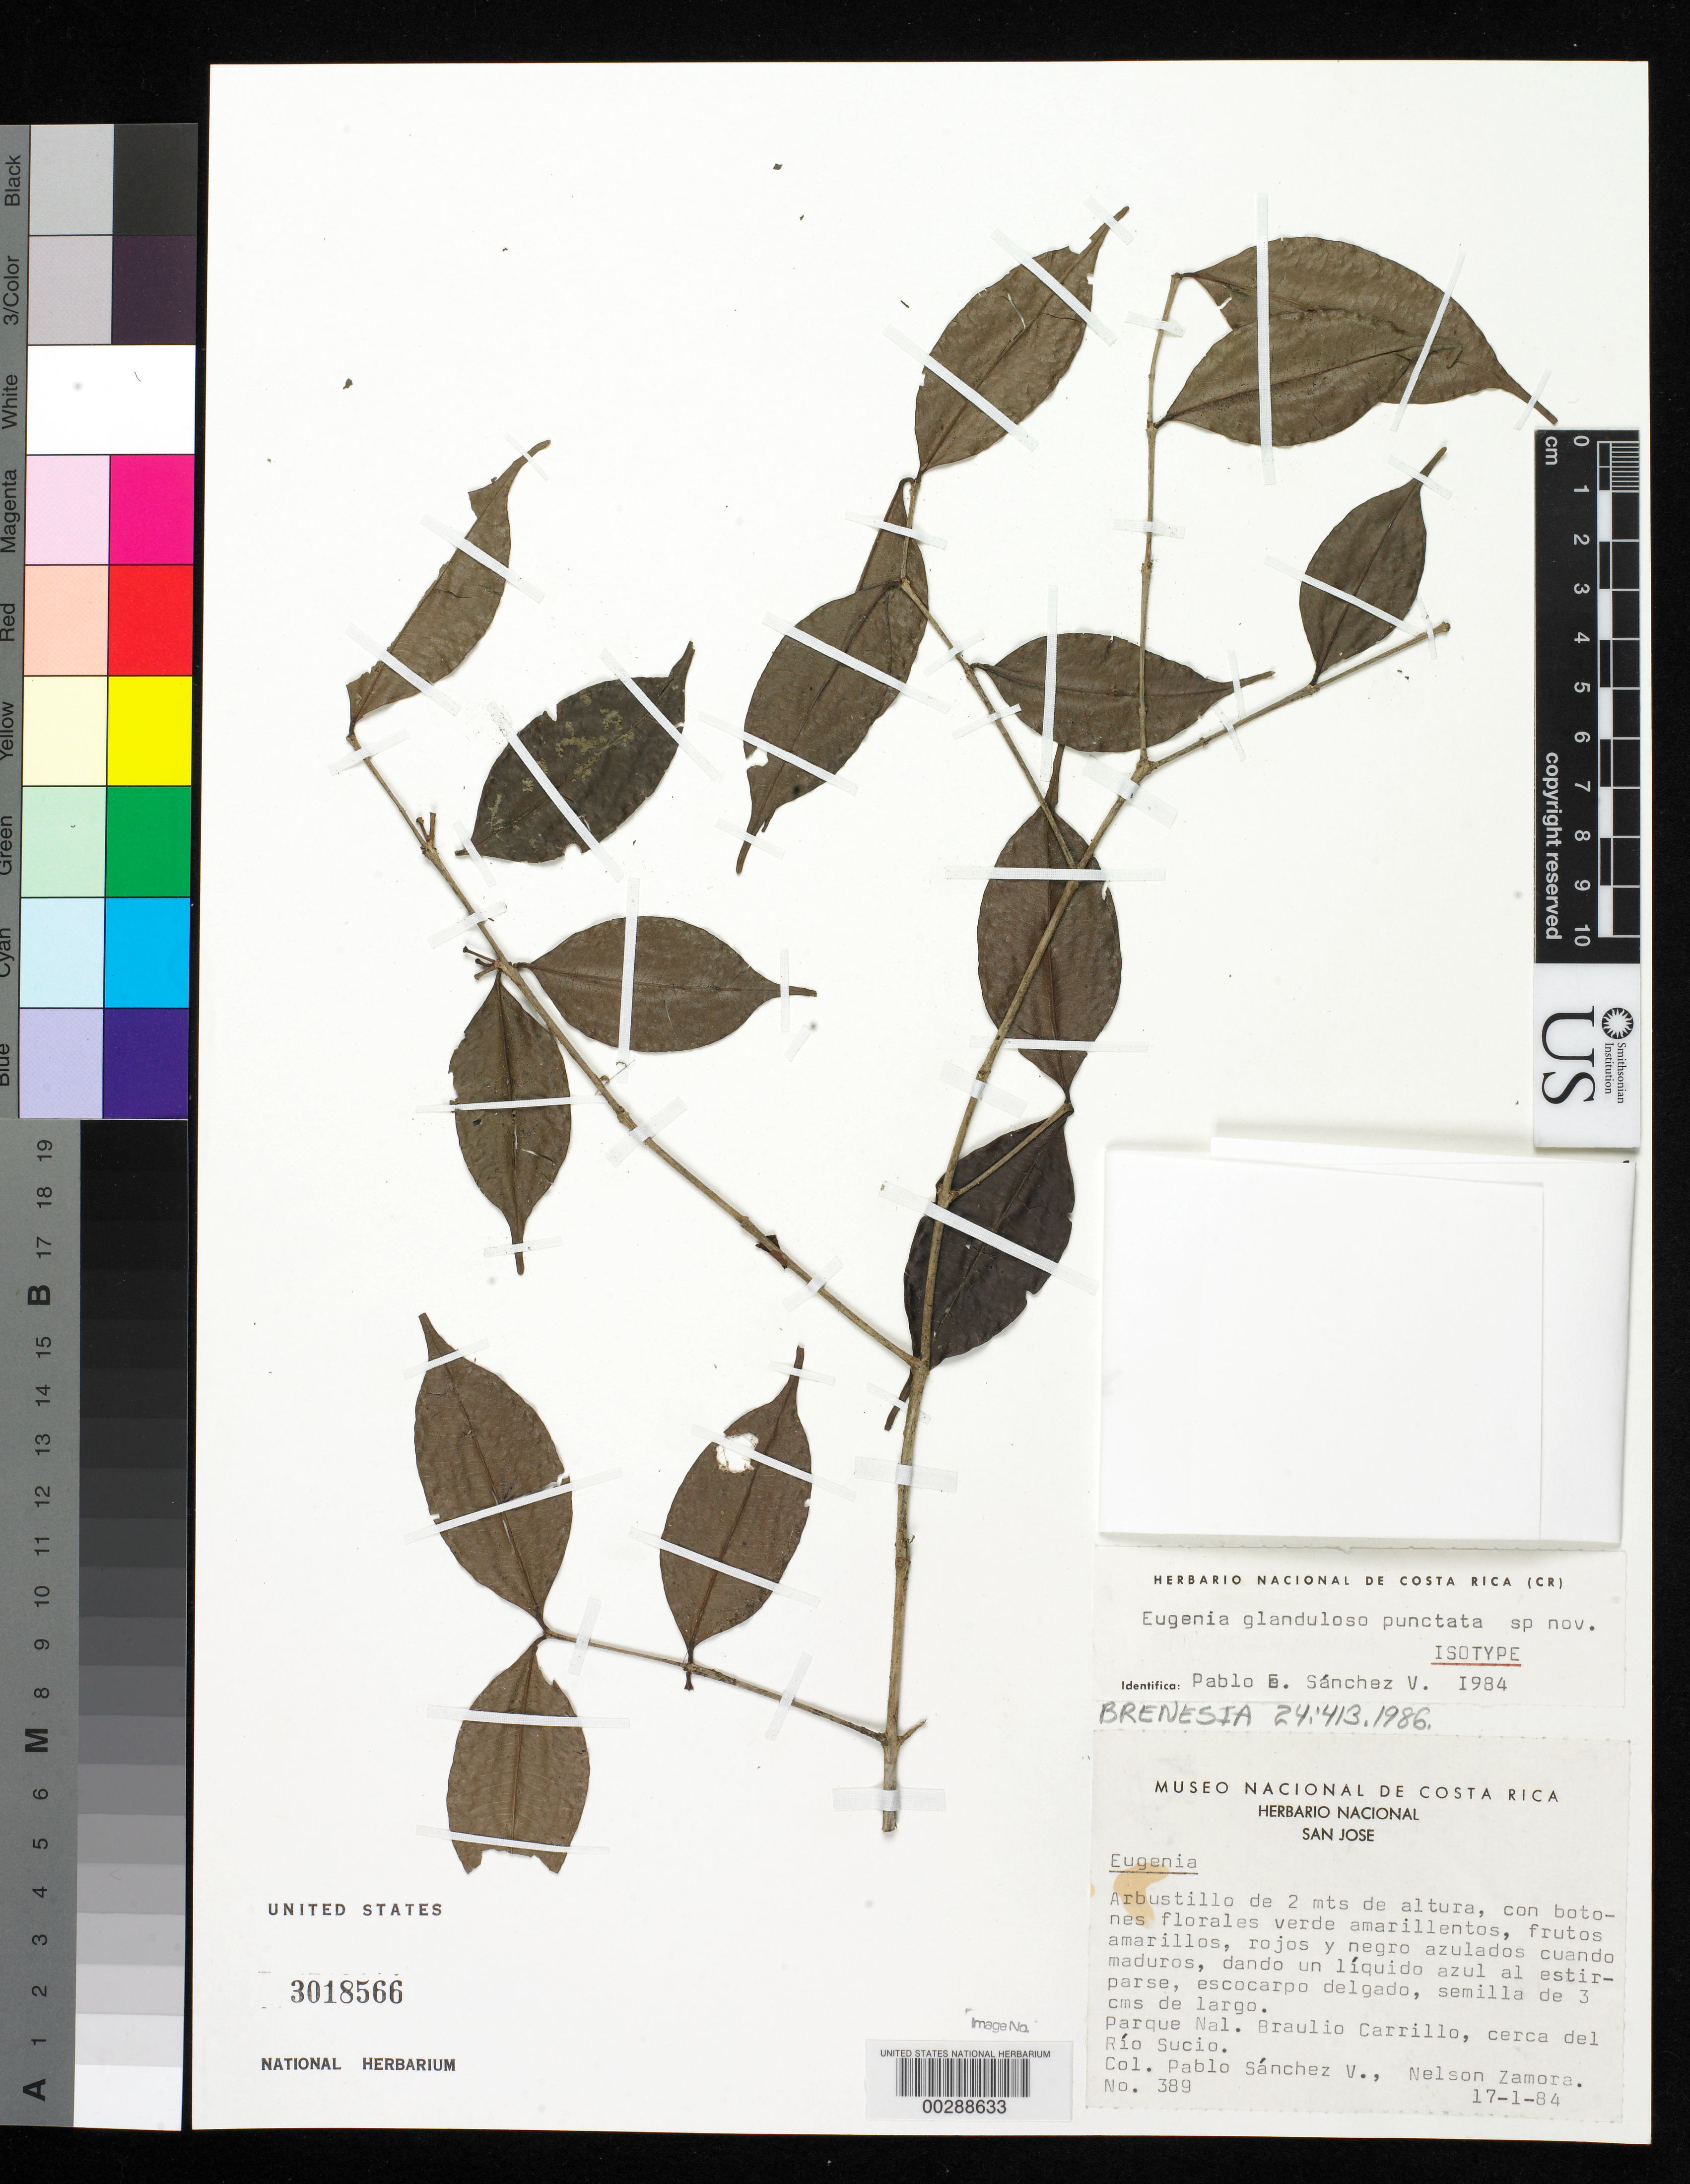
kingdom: Plantae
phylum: Tracheophyta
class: Magnoliopsida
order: Myrtales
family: Myrtaceae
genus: Eugenia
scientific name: Eugenia glandulosopunctata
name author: P.E. Sánchez & Poveda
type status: Isotype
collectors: P. Sanchez-V. & N. Zamora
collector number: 389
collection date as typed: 17 Jan 1984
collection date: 1984-01-17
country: Costa Rica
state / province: San José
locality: Braulio Carrilo National Park, near Rio Sucio.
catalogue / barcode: US 3018566